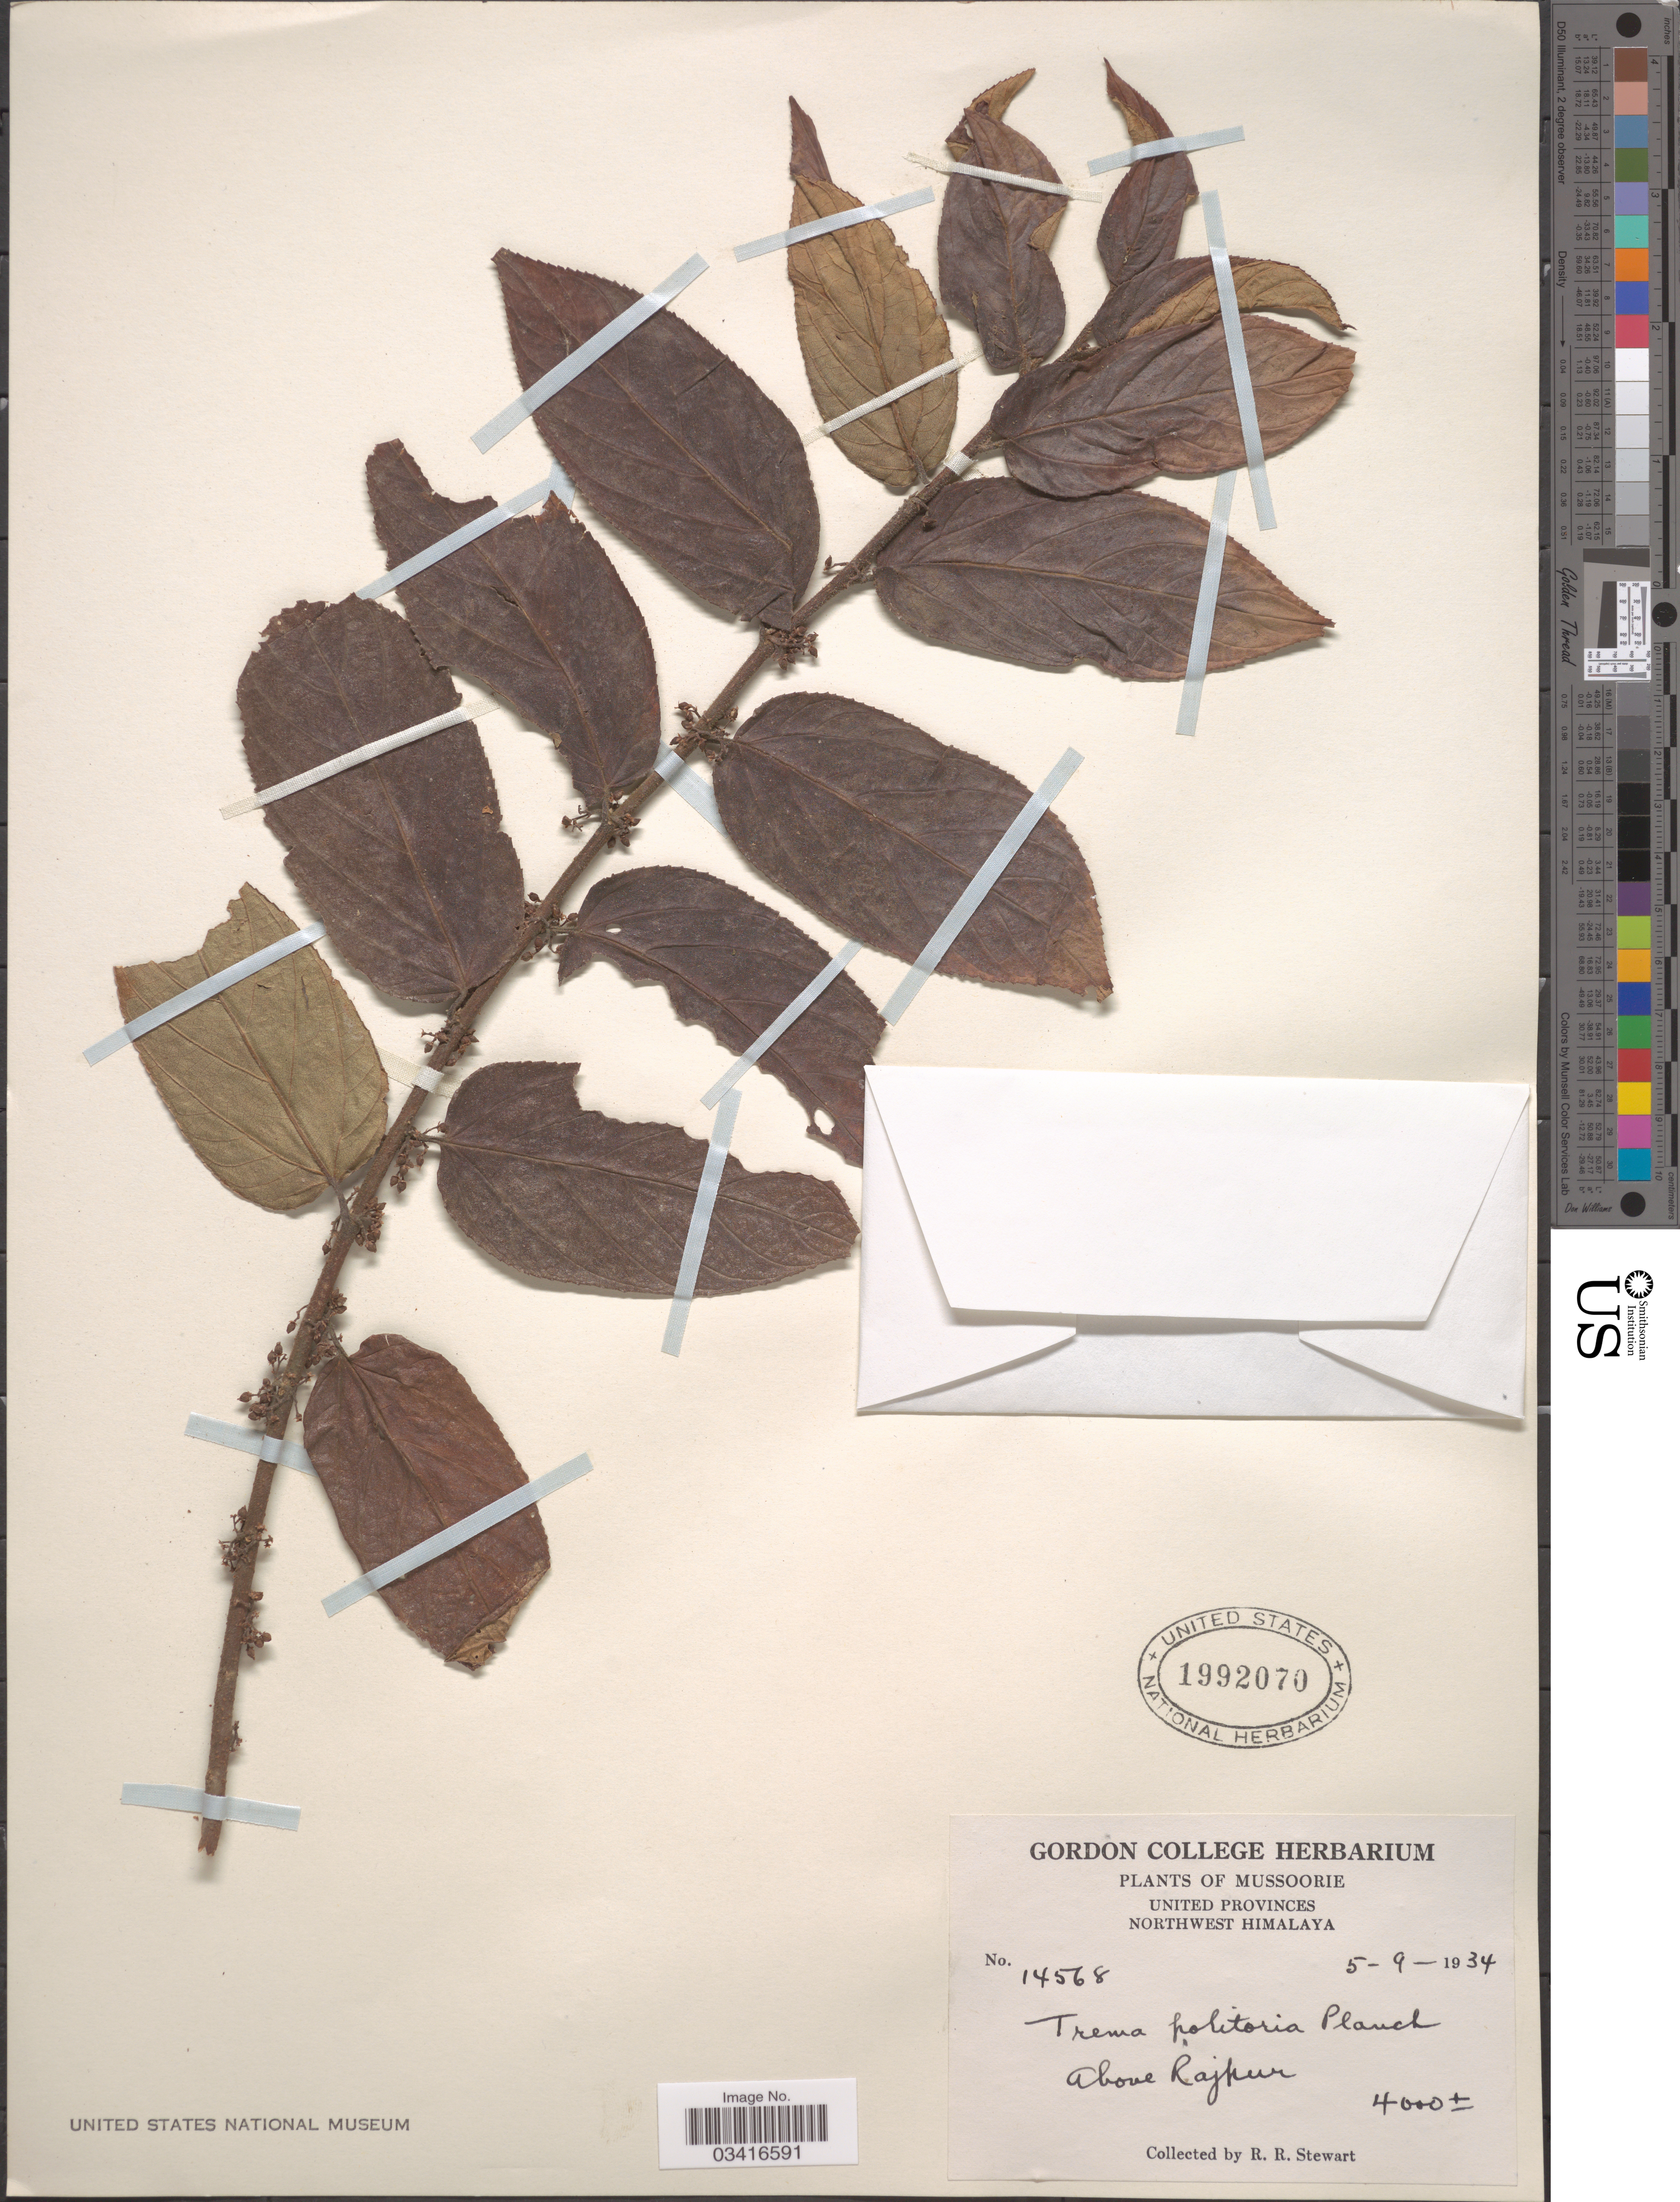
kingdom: Plantae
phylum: Tracheophyta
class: Magnoliopsida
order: Rosales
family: Cannabaceae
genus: Trema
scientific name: Trema politoria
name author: (Planch.) Blume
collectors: R. Stewart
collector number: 14568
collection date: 1934-09-05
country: India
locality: Mussoorie. United Provinces Northwest Himalaya. Above Rajpur.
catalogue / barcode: US 1992070